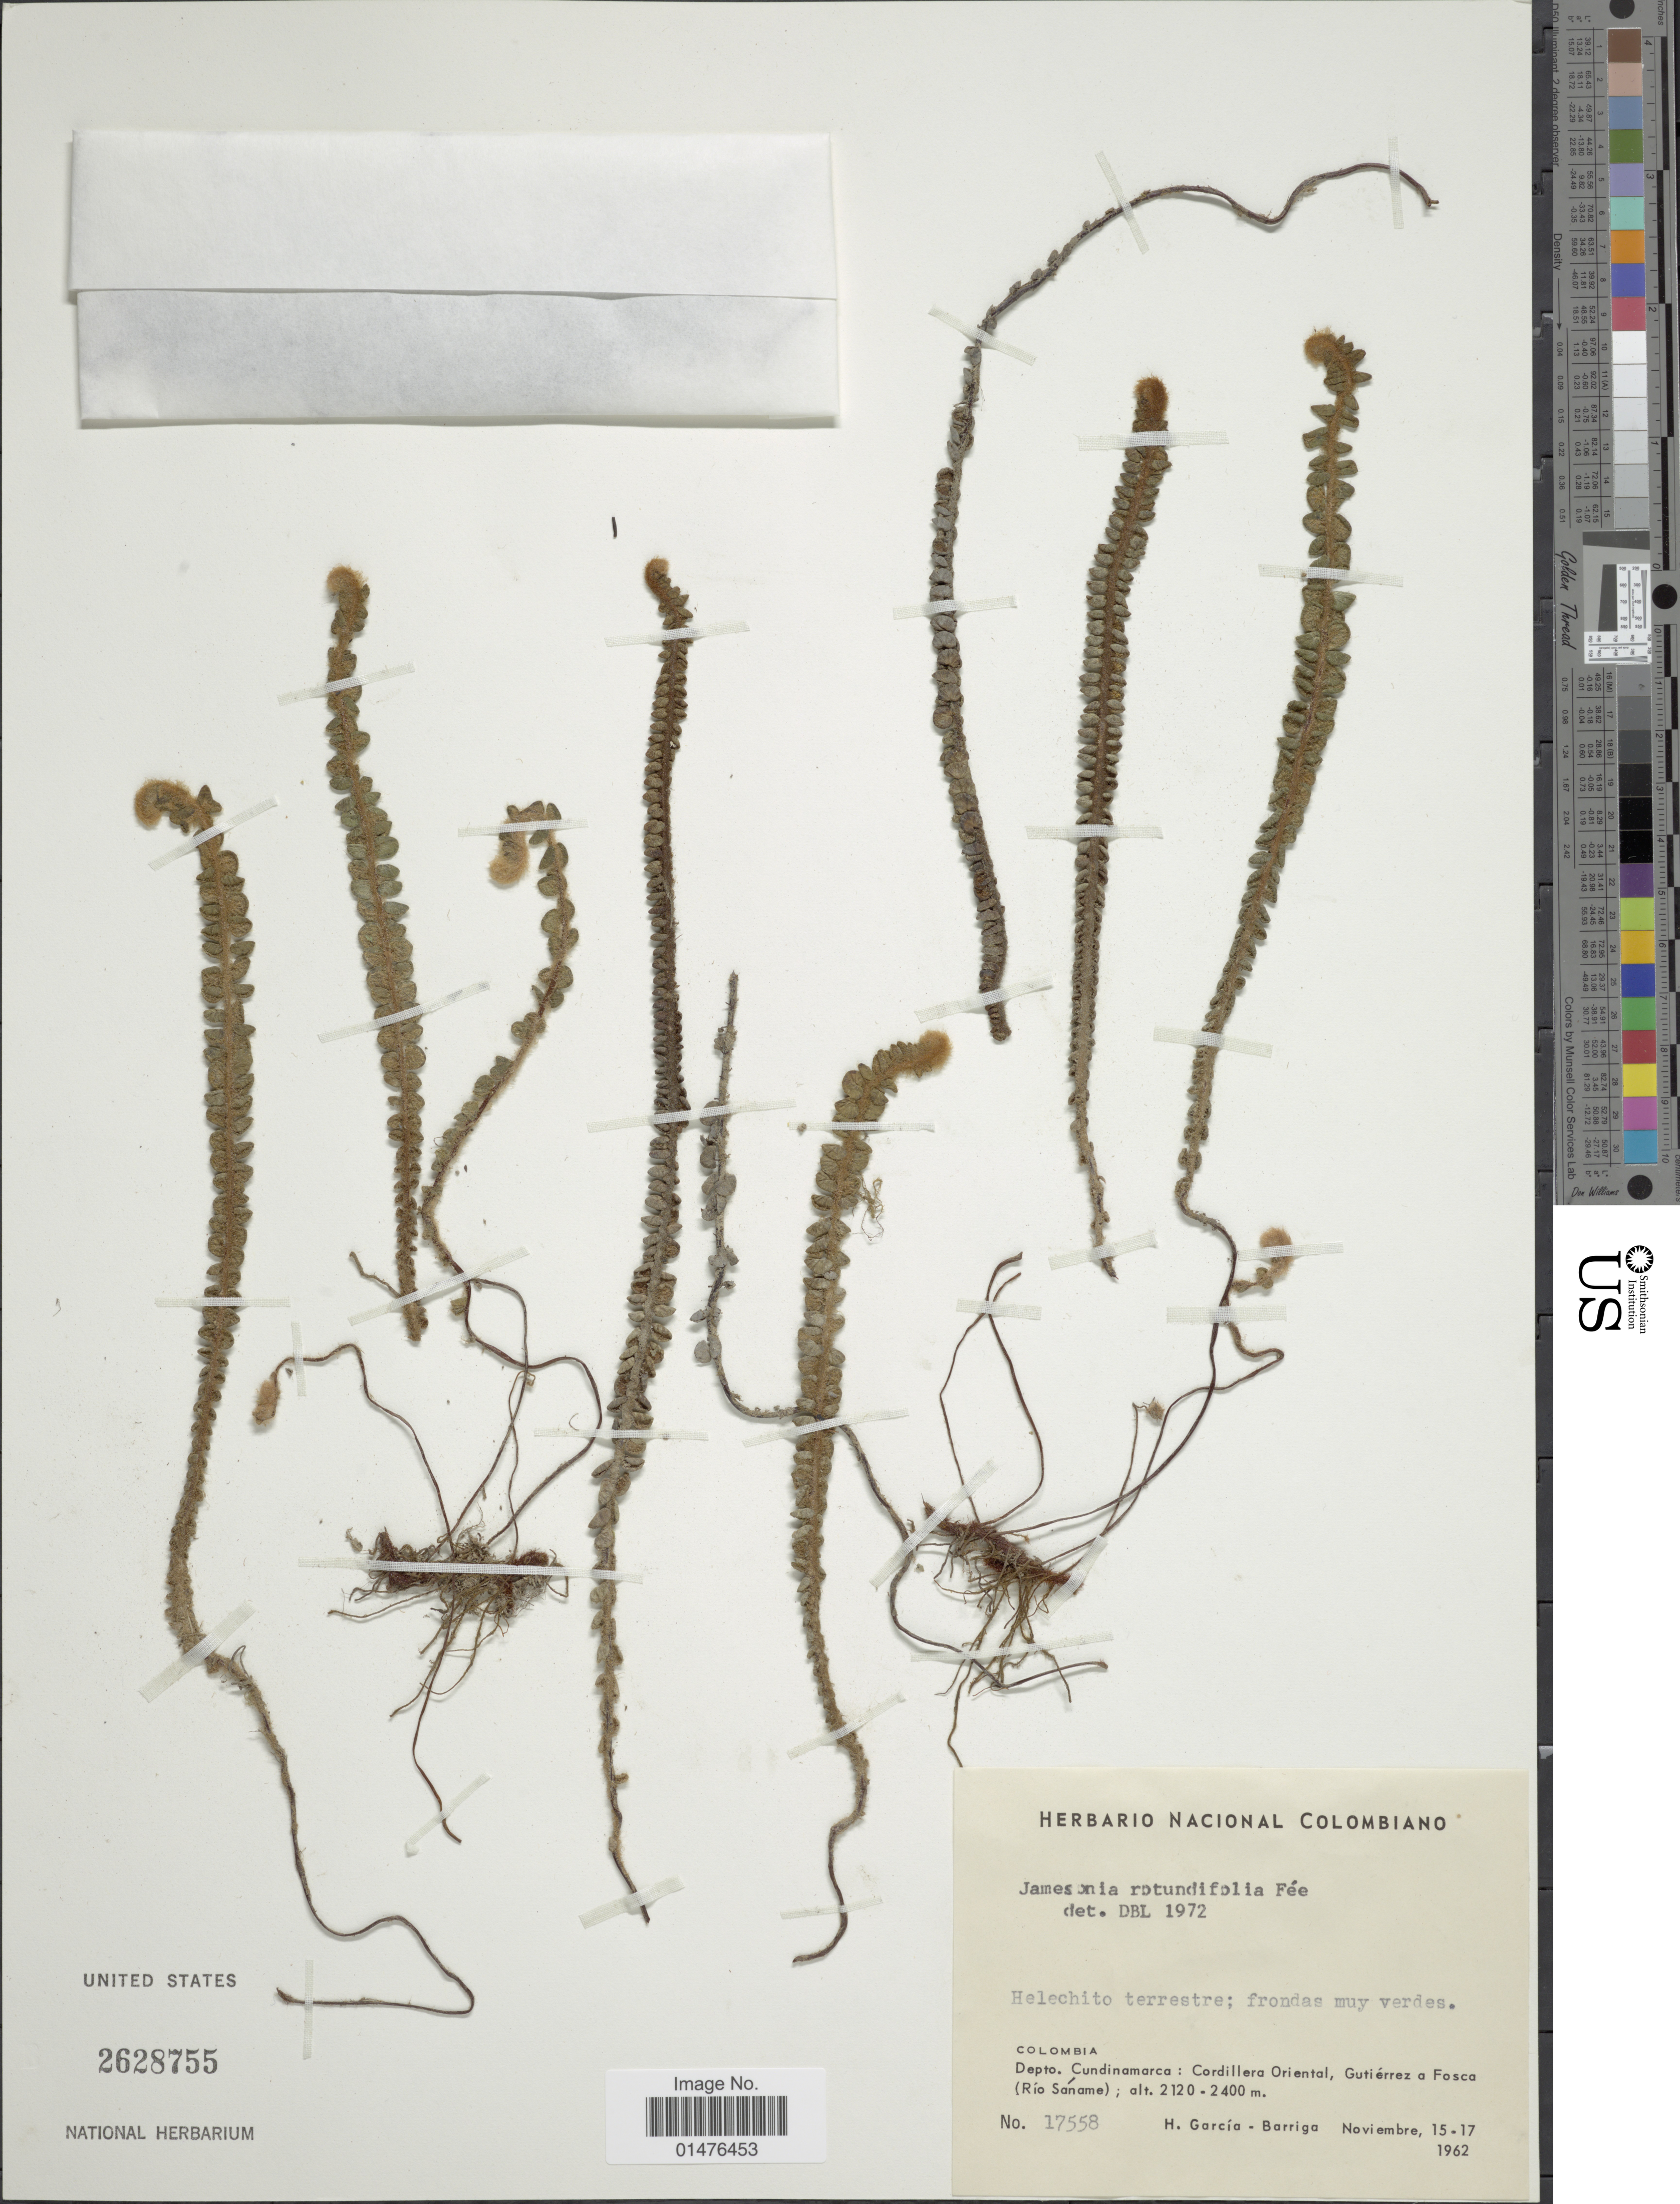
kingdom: Plantae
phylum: Tracheophyta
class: Polypodiopsida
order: Polypodiales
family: Pteridaceae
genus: Jamesonia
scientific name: Jamesonia rotundifolia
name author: Fée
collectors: H. García Barriga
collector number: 17558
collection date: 1962-11-15/1962-11-17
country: Colombia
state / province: Cundinamarca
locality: Cordillera Oriental, Gutiérrez a Fosca (Rio Sáname)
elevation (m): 2120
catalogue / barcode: US 2628755